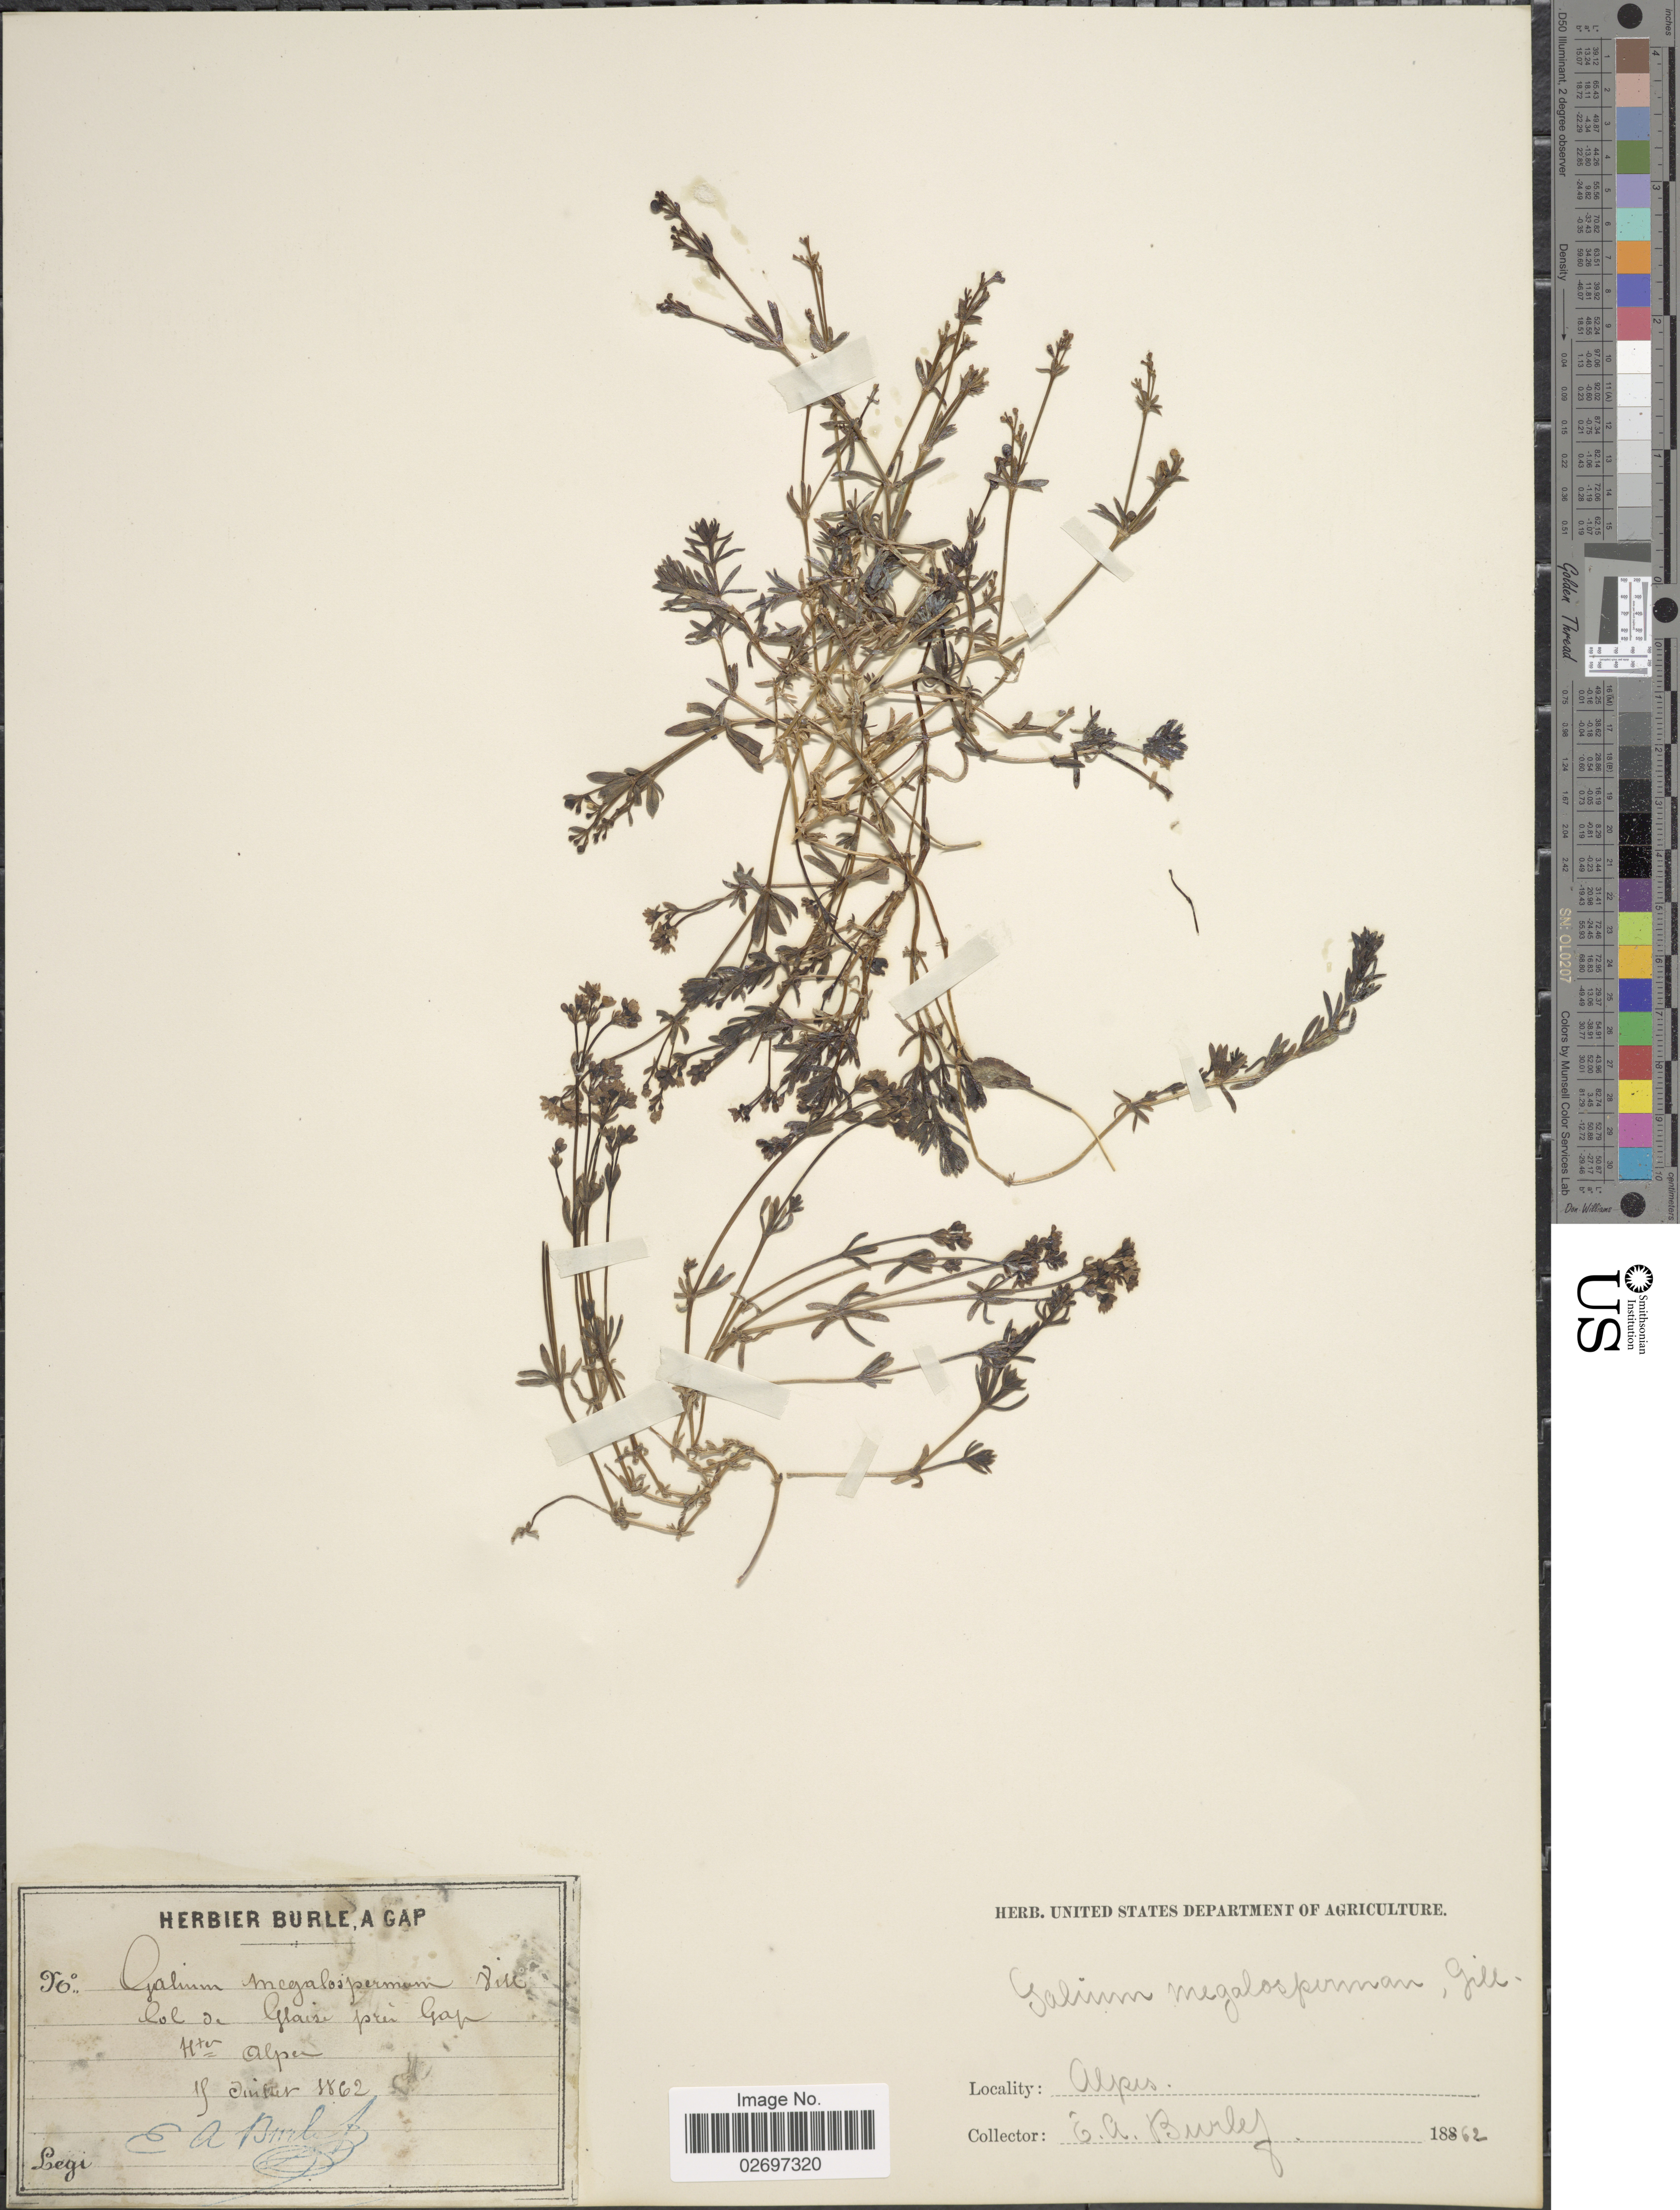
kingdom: Plantae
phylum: Tracheophyta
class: Magnoliopsida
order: Gentianales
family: Rubiaceae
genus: Galium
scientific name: Galium megalospermum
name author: All.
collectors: E. Burle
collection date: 1862-07-15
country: France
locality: Alpes. Col de Glaise pres Gap. Htes Alpes